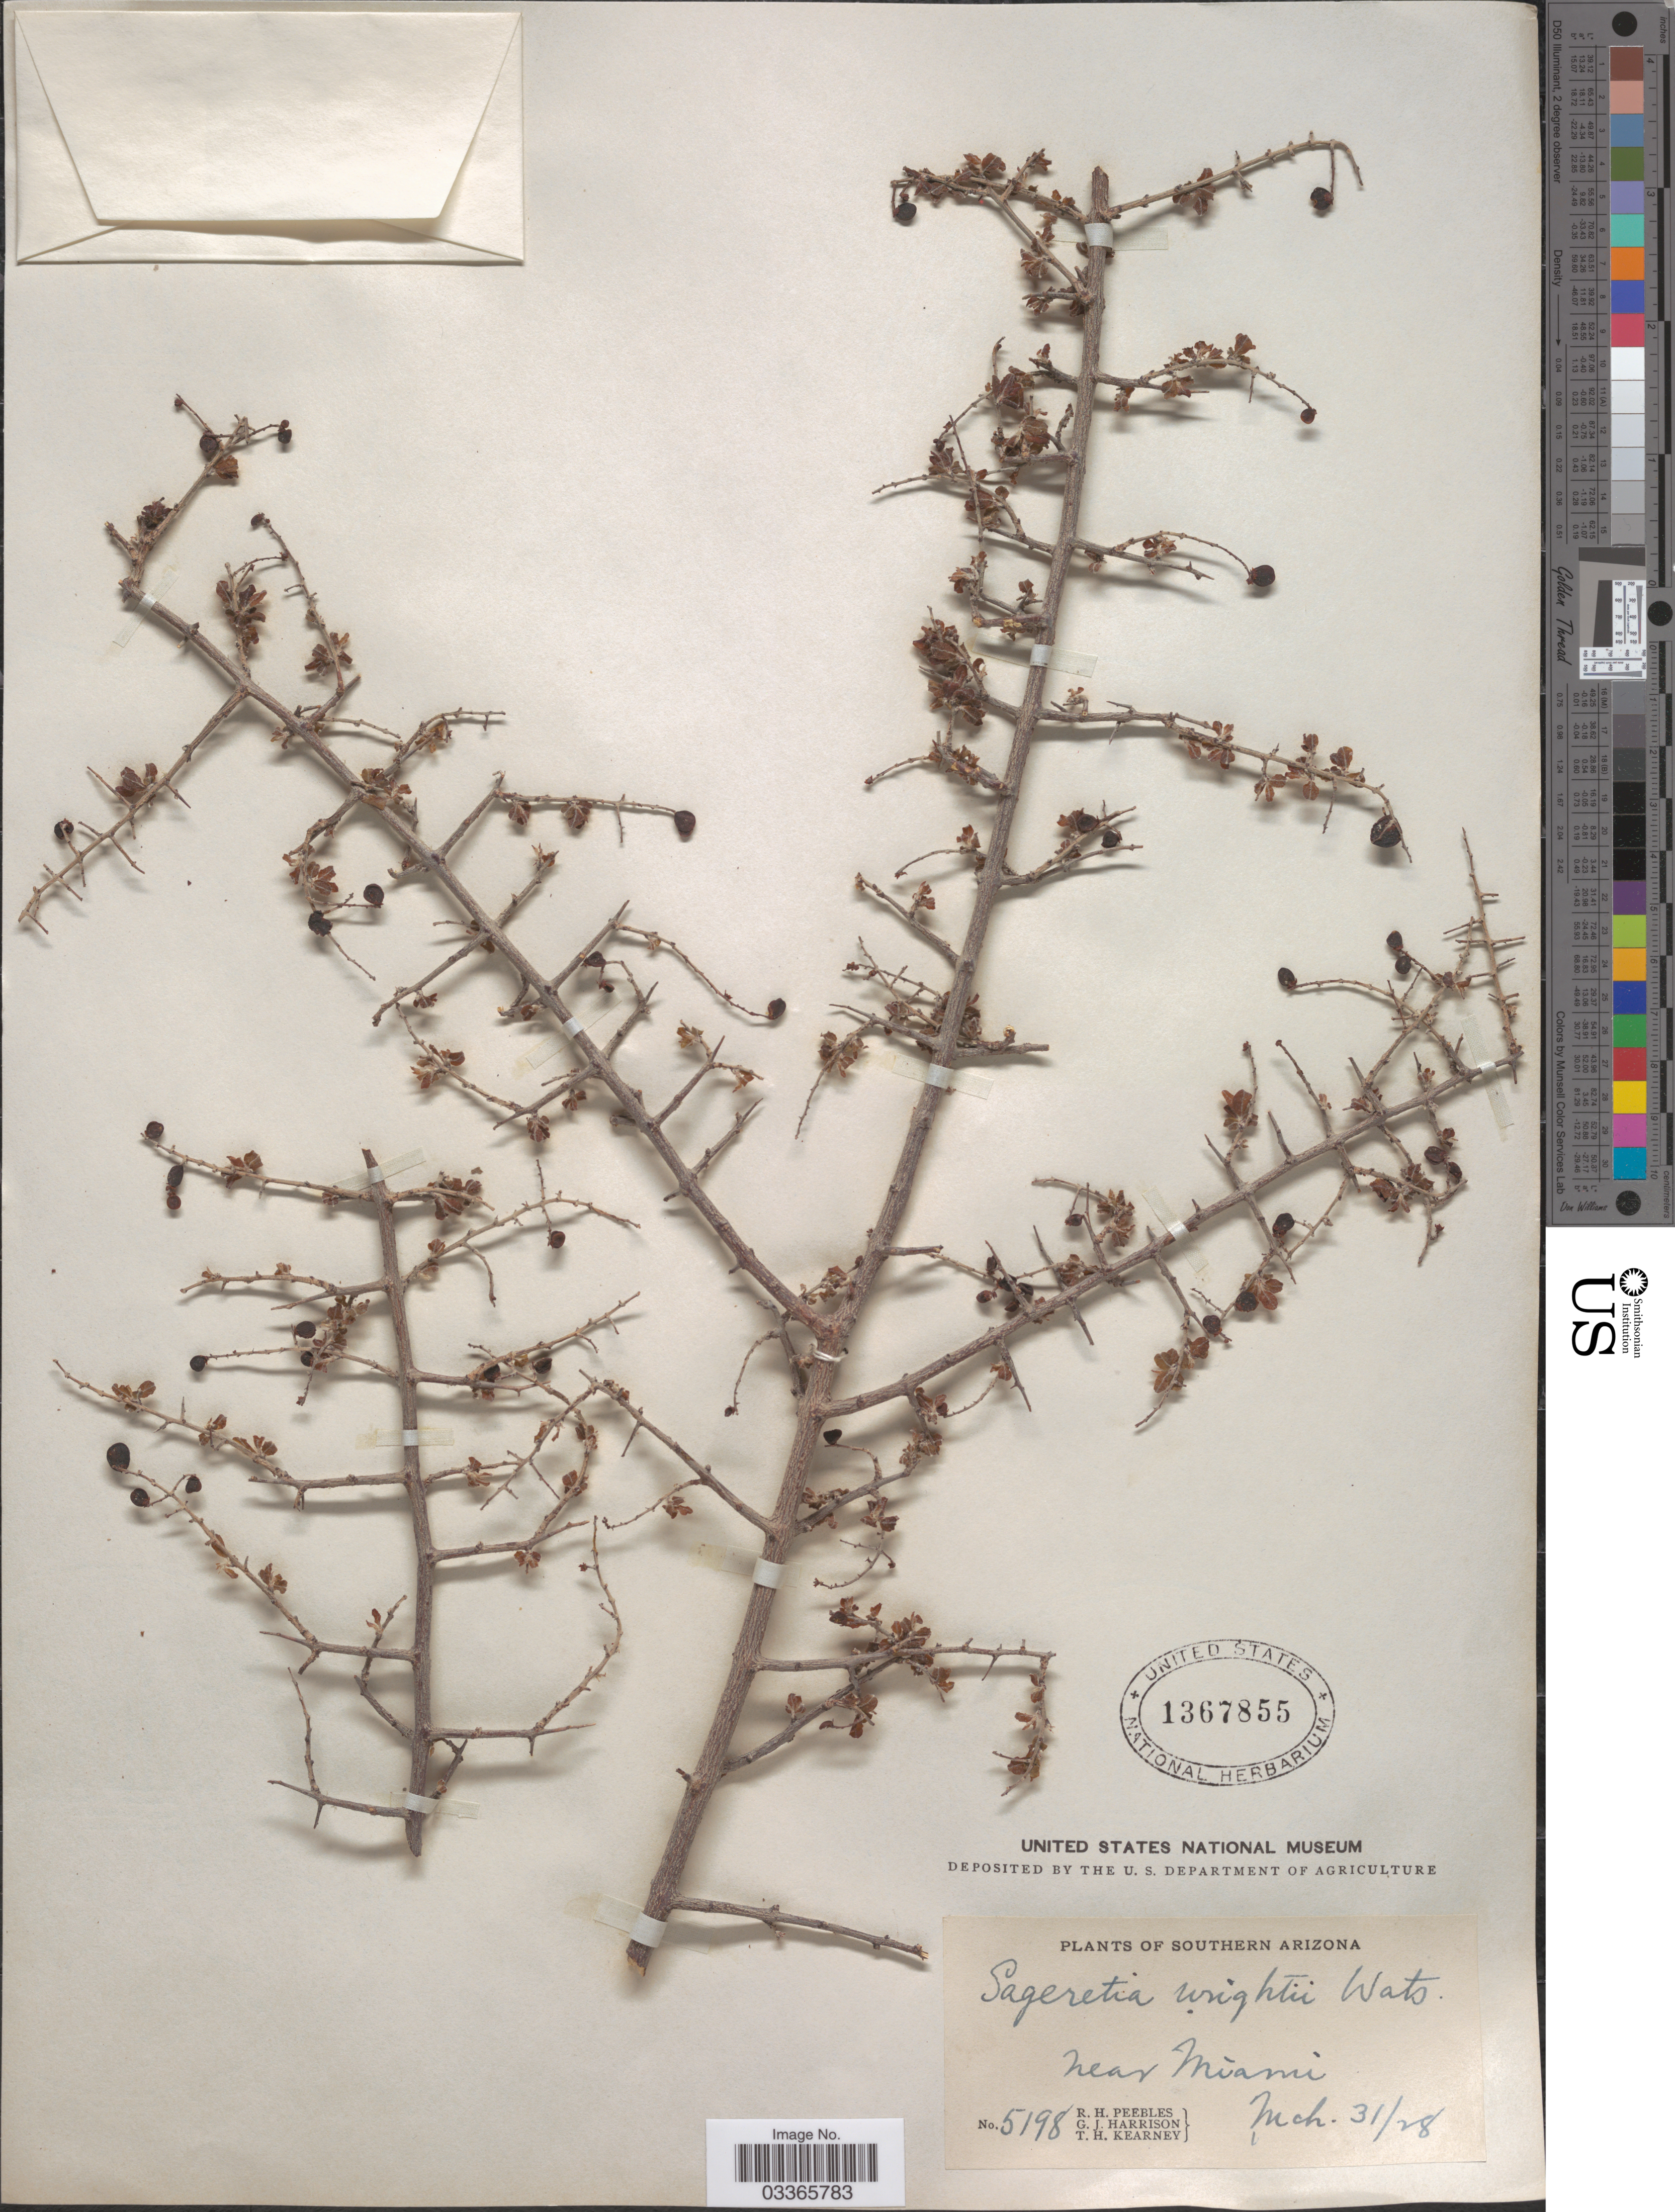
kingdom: Plantae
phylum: Tracheophyta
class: Magnoliopsida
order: Rosales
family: Rhamnaceae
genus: Sageretia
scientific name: Sageretia wrightii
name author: S. Watson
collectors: R. H. Peebles, G. J. Harrison & T. H. Kearney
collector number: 5198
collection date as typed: Transcribed d/m/y: 31/3/28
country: United States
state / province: Arizona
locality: Southern Arizona. Near Miami.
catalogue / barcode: US 1367855